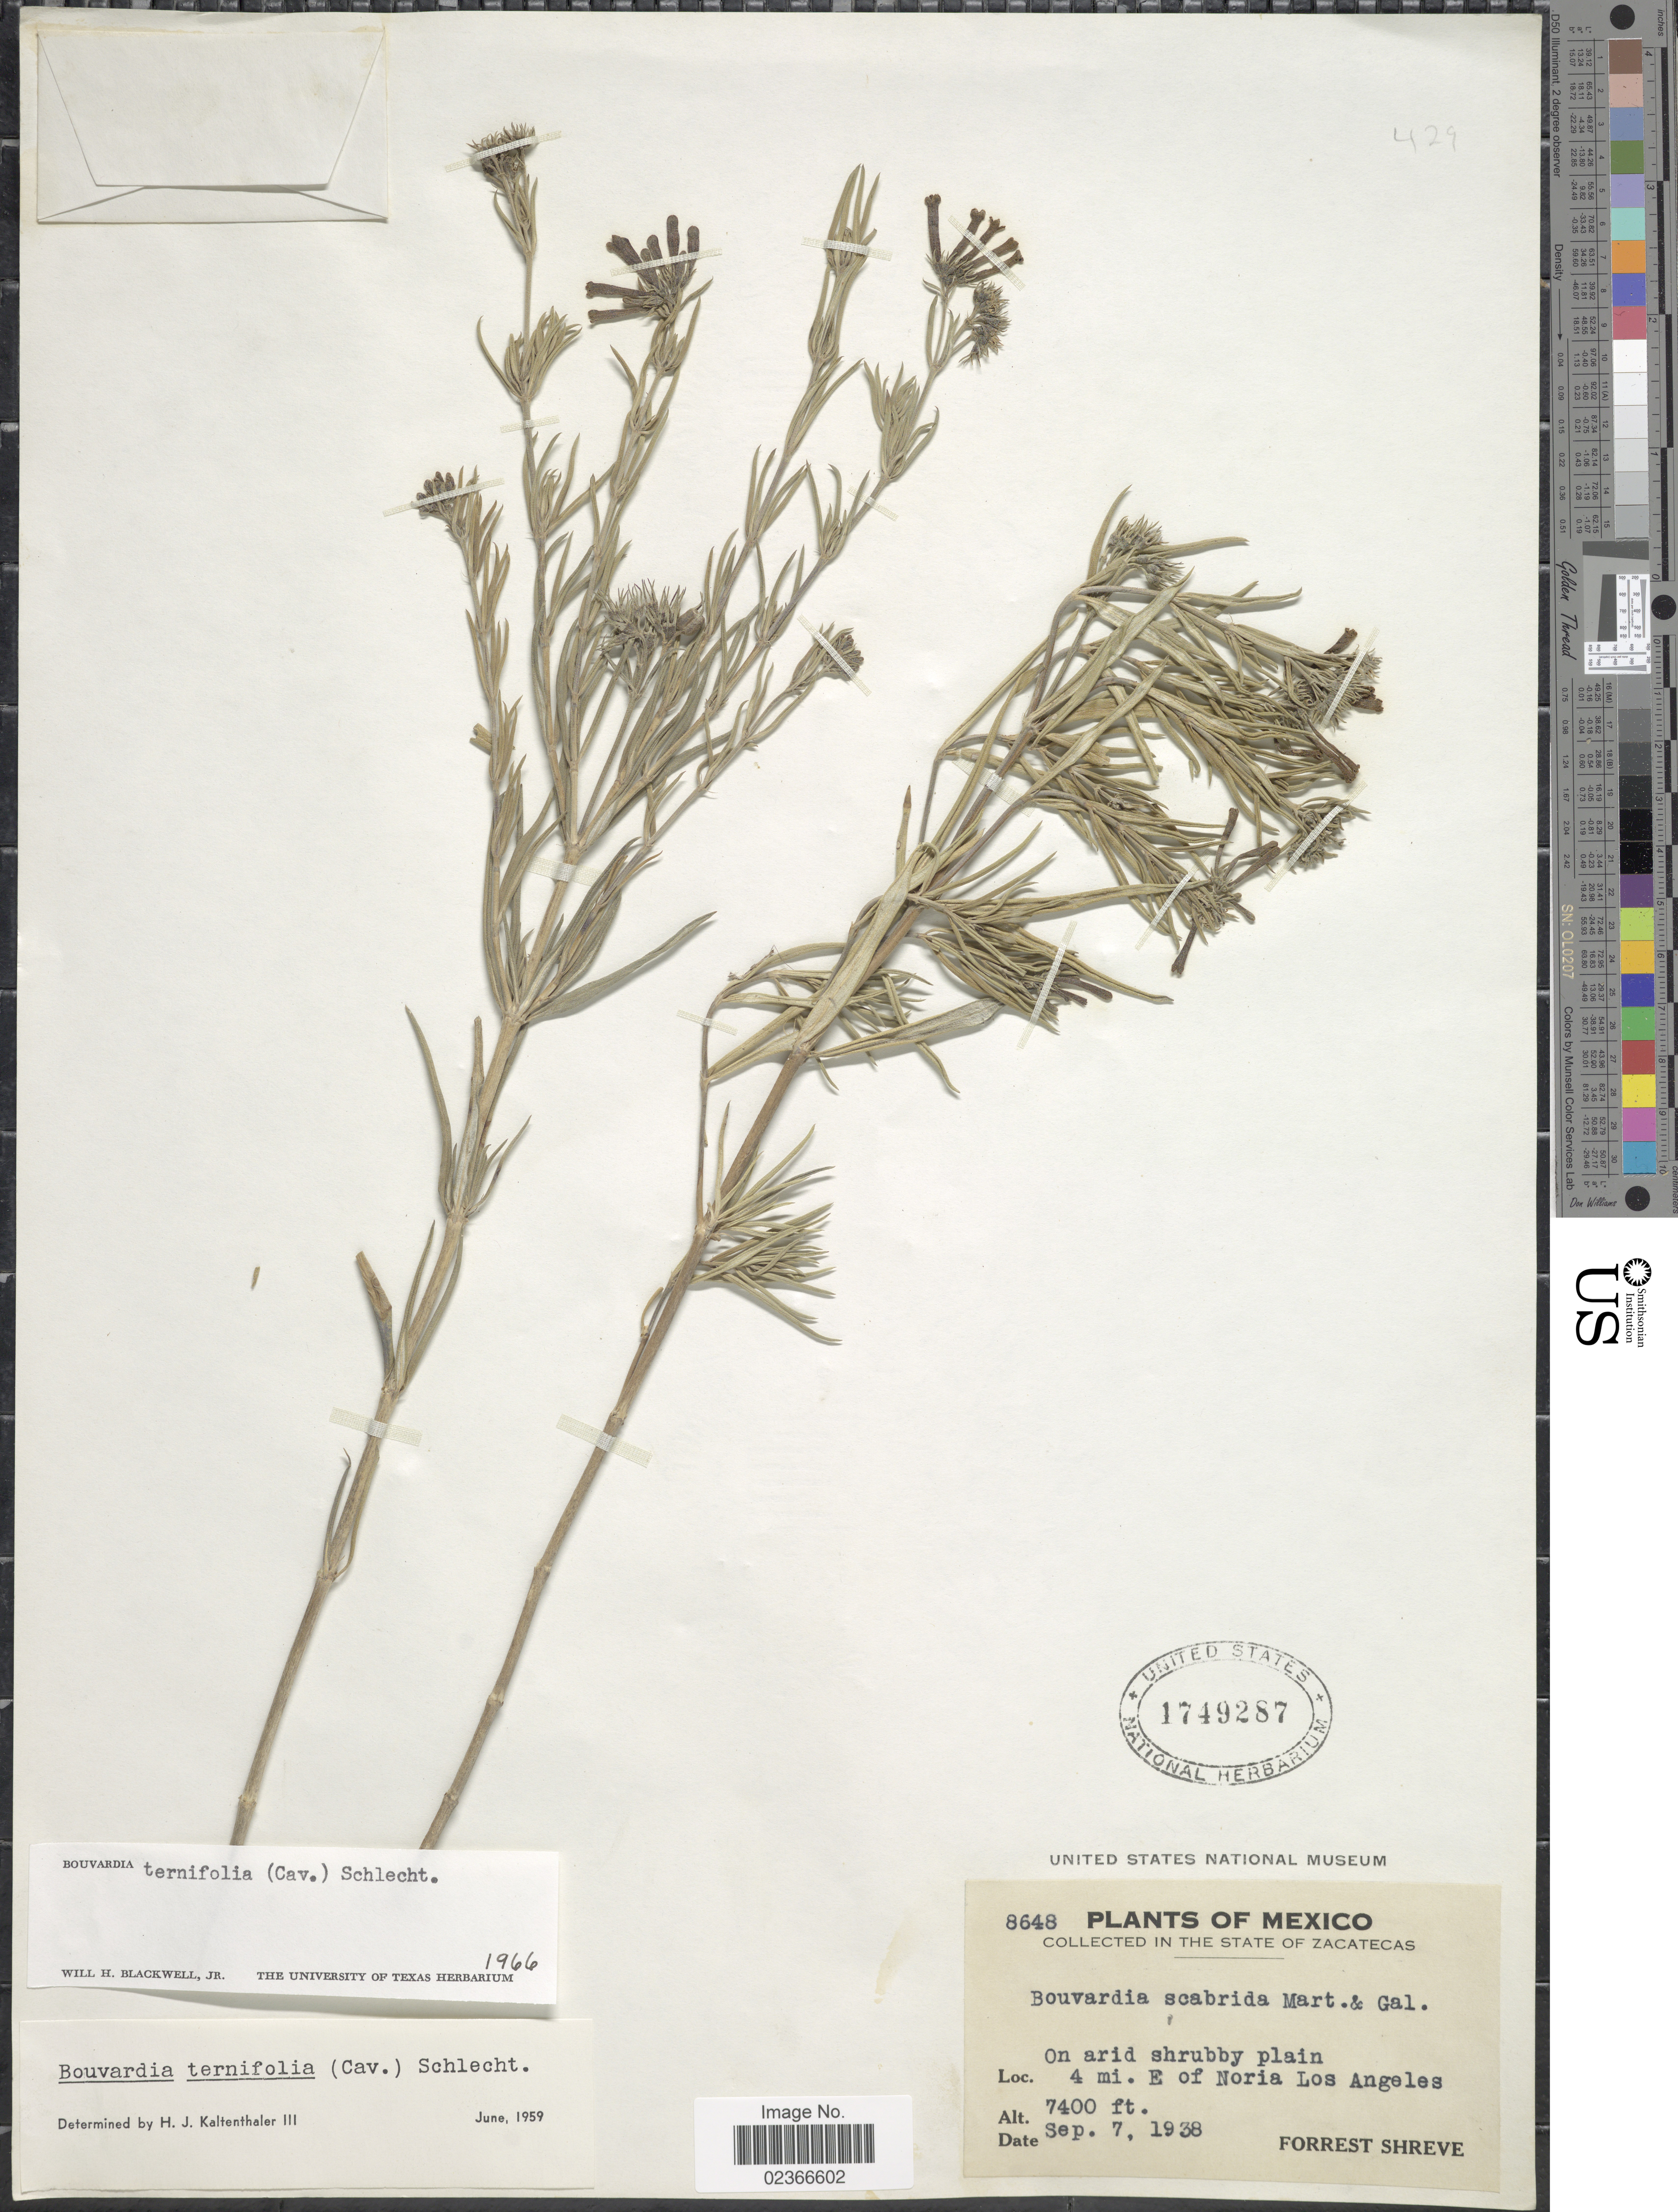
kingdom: Plantae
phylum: Tracheophyta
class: Magnoliopsida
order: Gentianales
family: Rubiaceae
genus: Bouvardia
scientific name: Bouvardia ternifolia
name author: (Cav.) Schltdl.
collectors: F. Shreve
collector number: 8648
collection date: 1938-09-07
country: Mexico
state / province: Zacatecas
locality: On arid shrubby plain 4 mi. E of Noria Las Angeles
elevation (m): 2256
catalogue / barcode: US 1749287